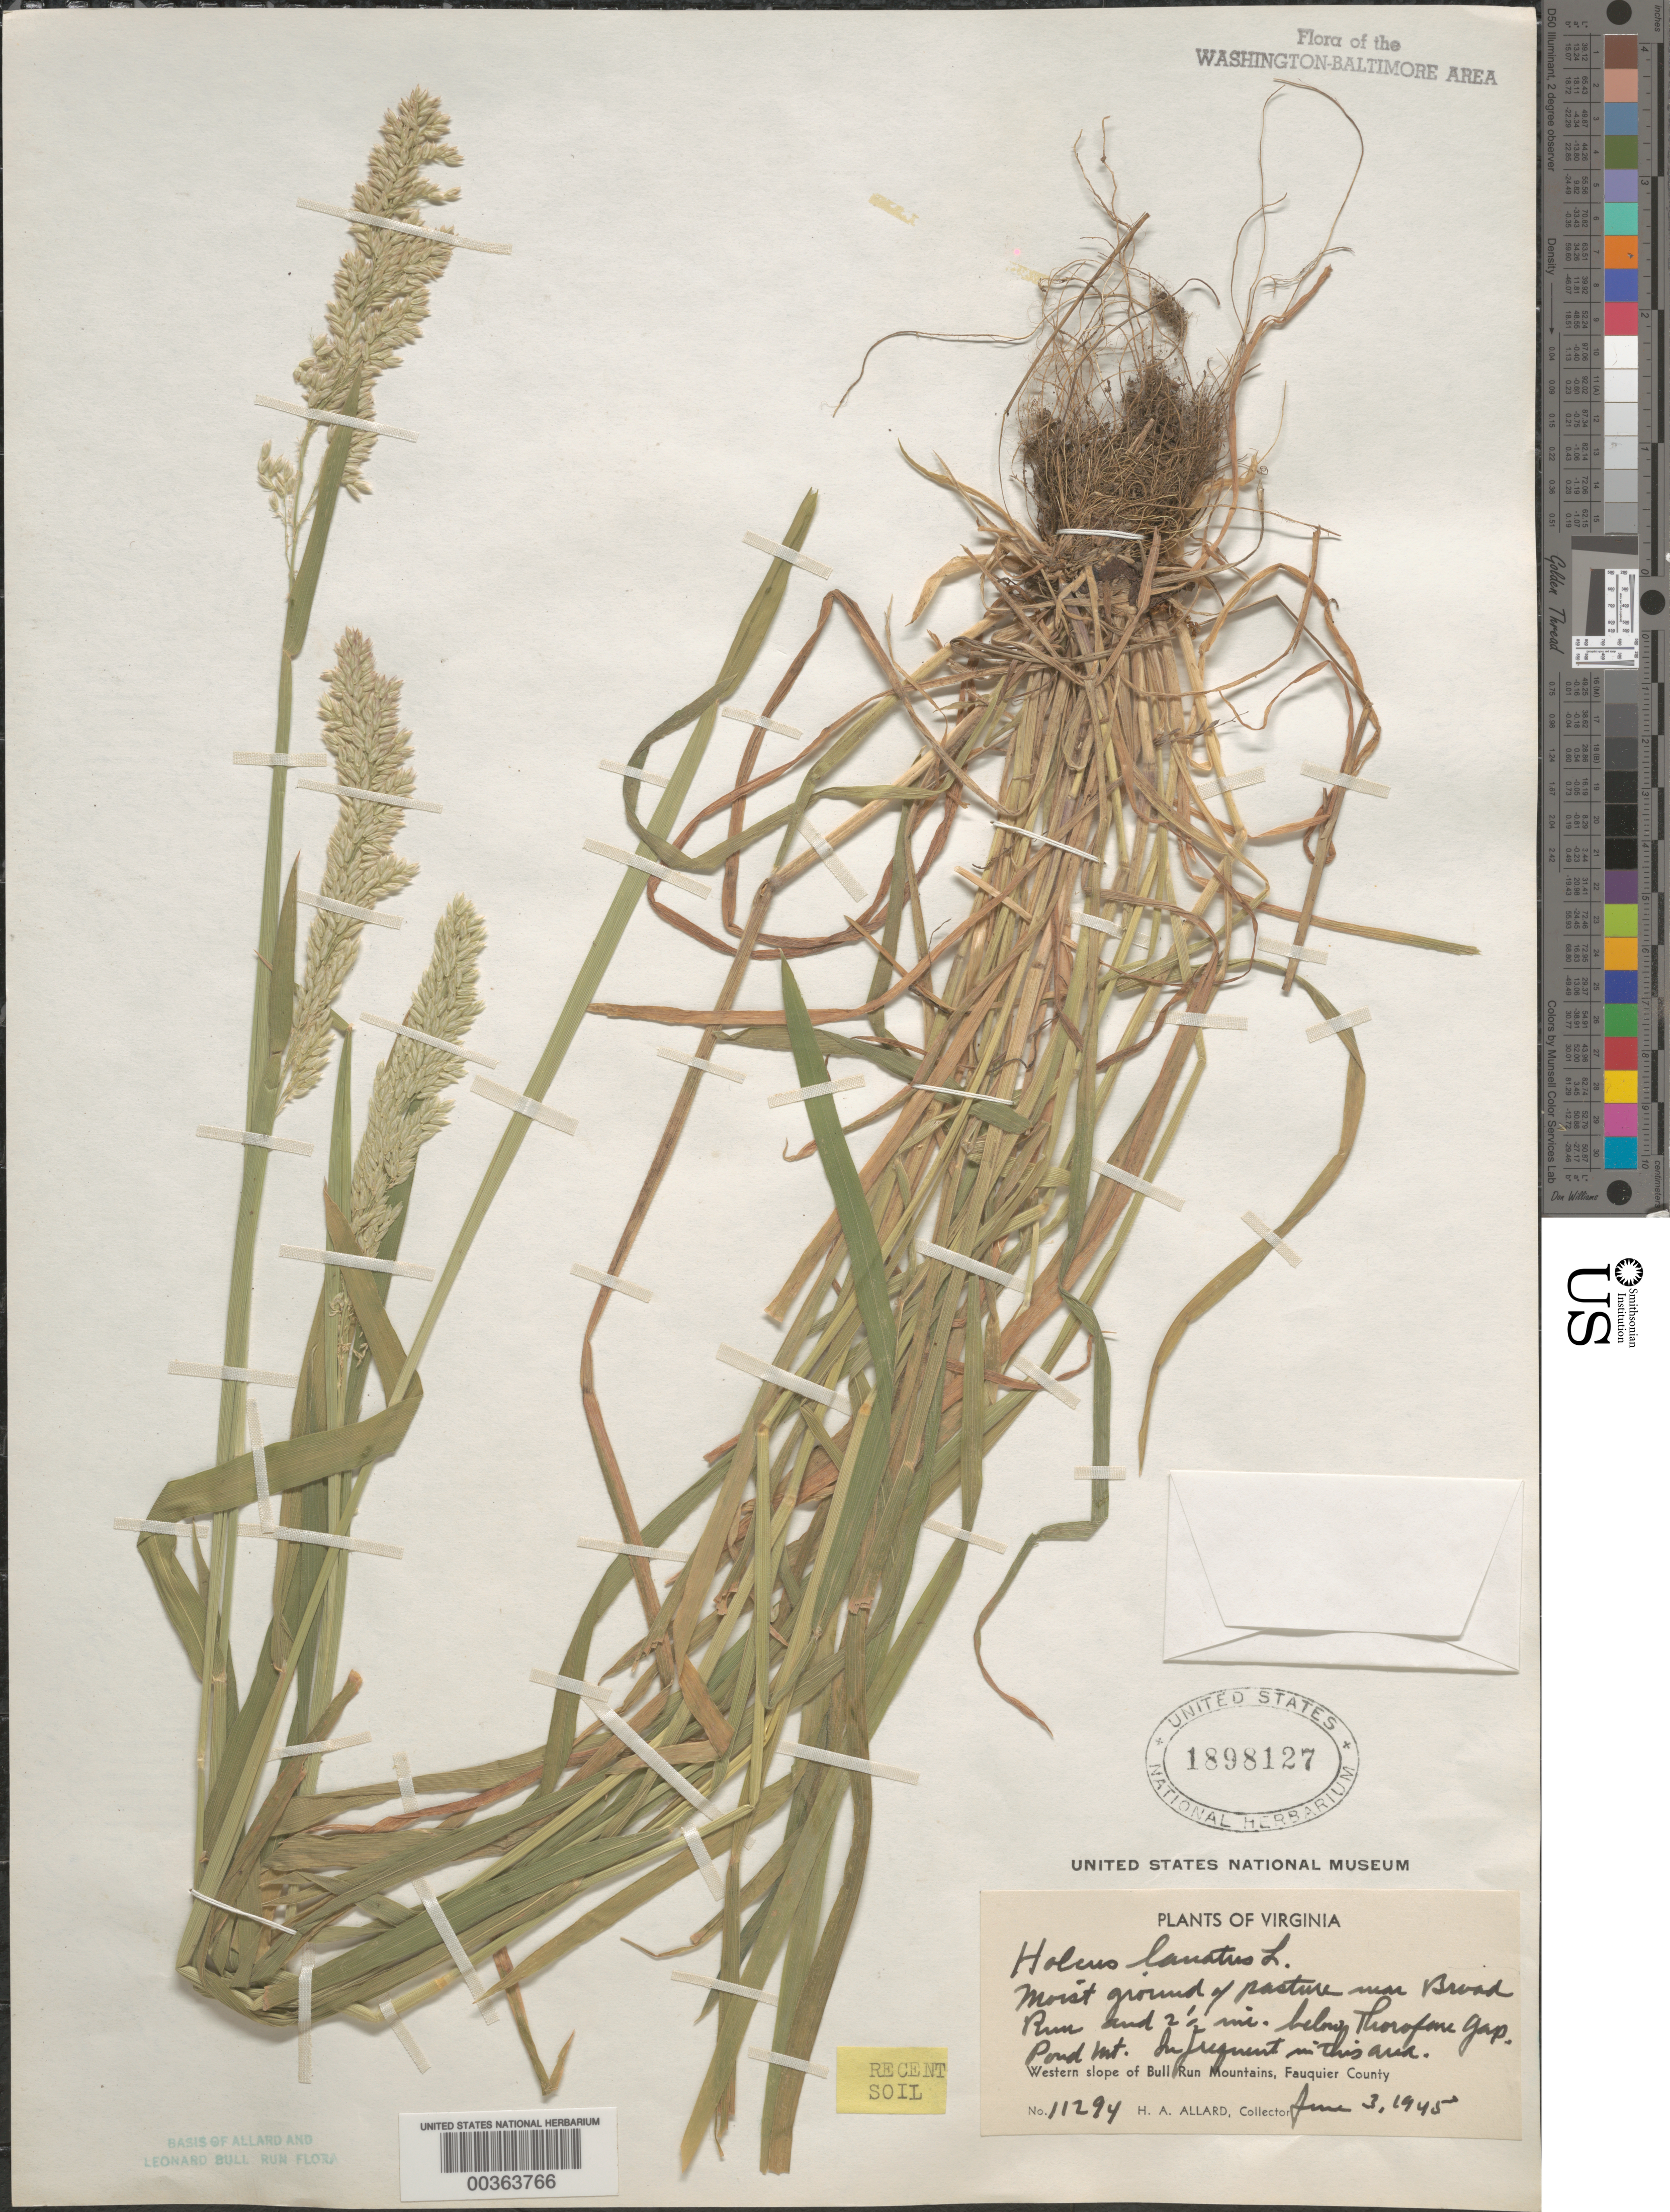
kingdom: Plantae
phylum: Tracheophyta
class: Liliopsida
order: Poales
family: Poaceae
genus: Holcus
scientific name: Holcus lanatus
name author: L.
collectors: H. A. Allard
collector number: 11294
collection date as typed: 03 Jun 1945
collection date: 1945-06-03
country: United States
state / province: Virginia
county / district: Fauquier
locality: Broad Run below Thorofare Gap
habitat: Moist ground of pasture near run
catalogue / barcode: US 1898127